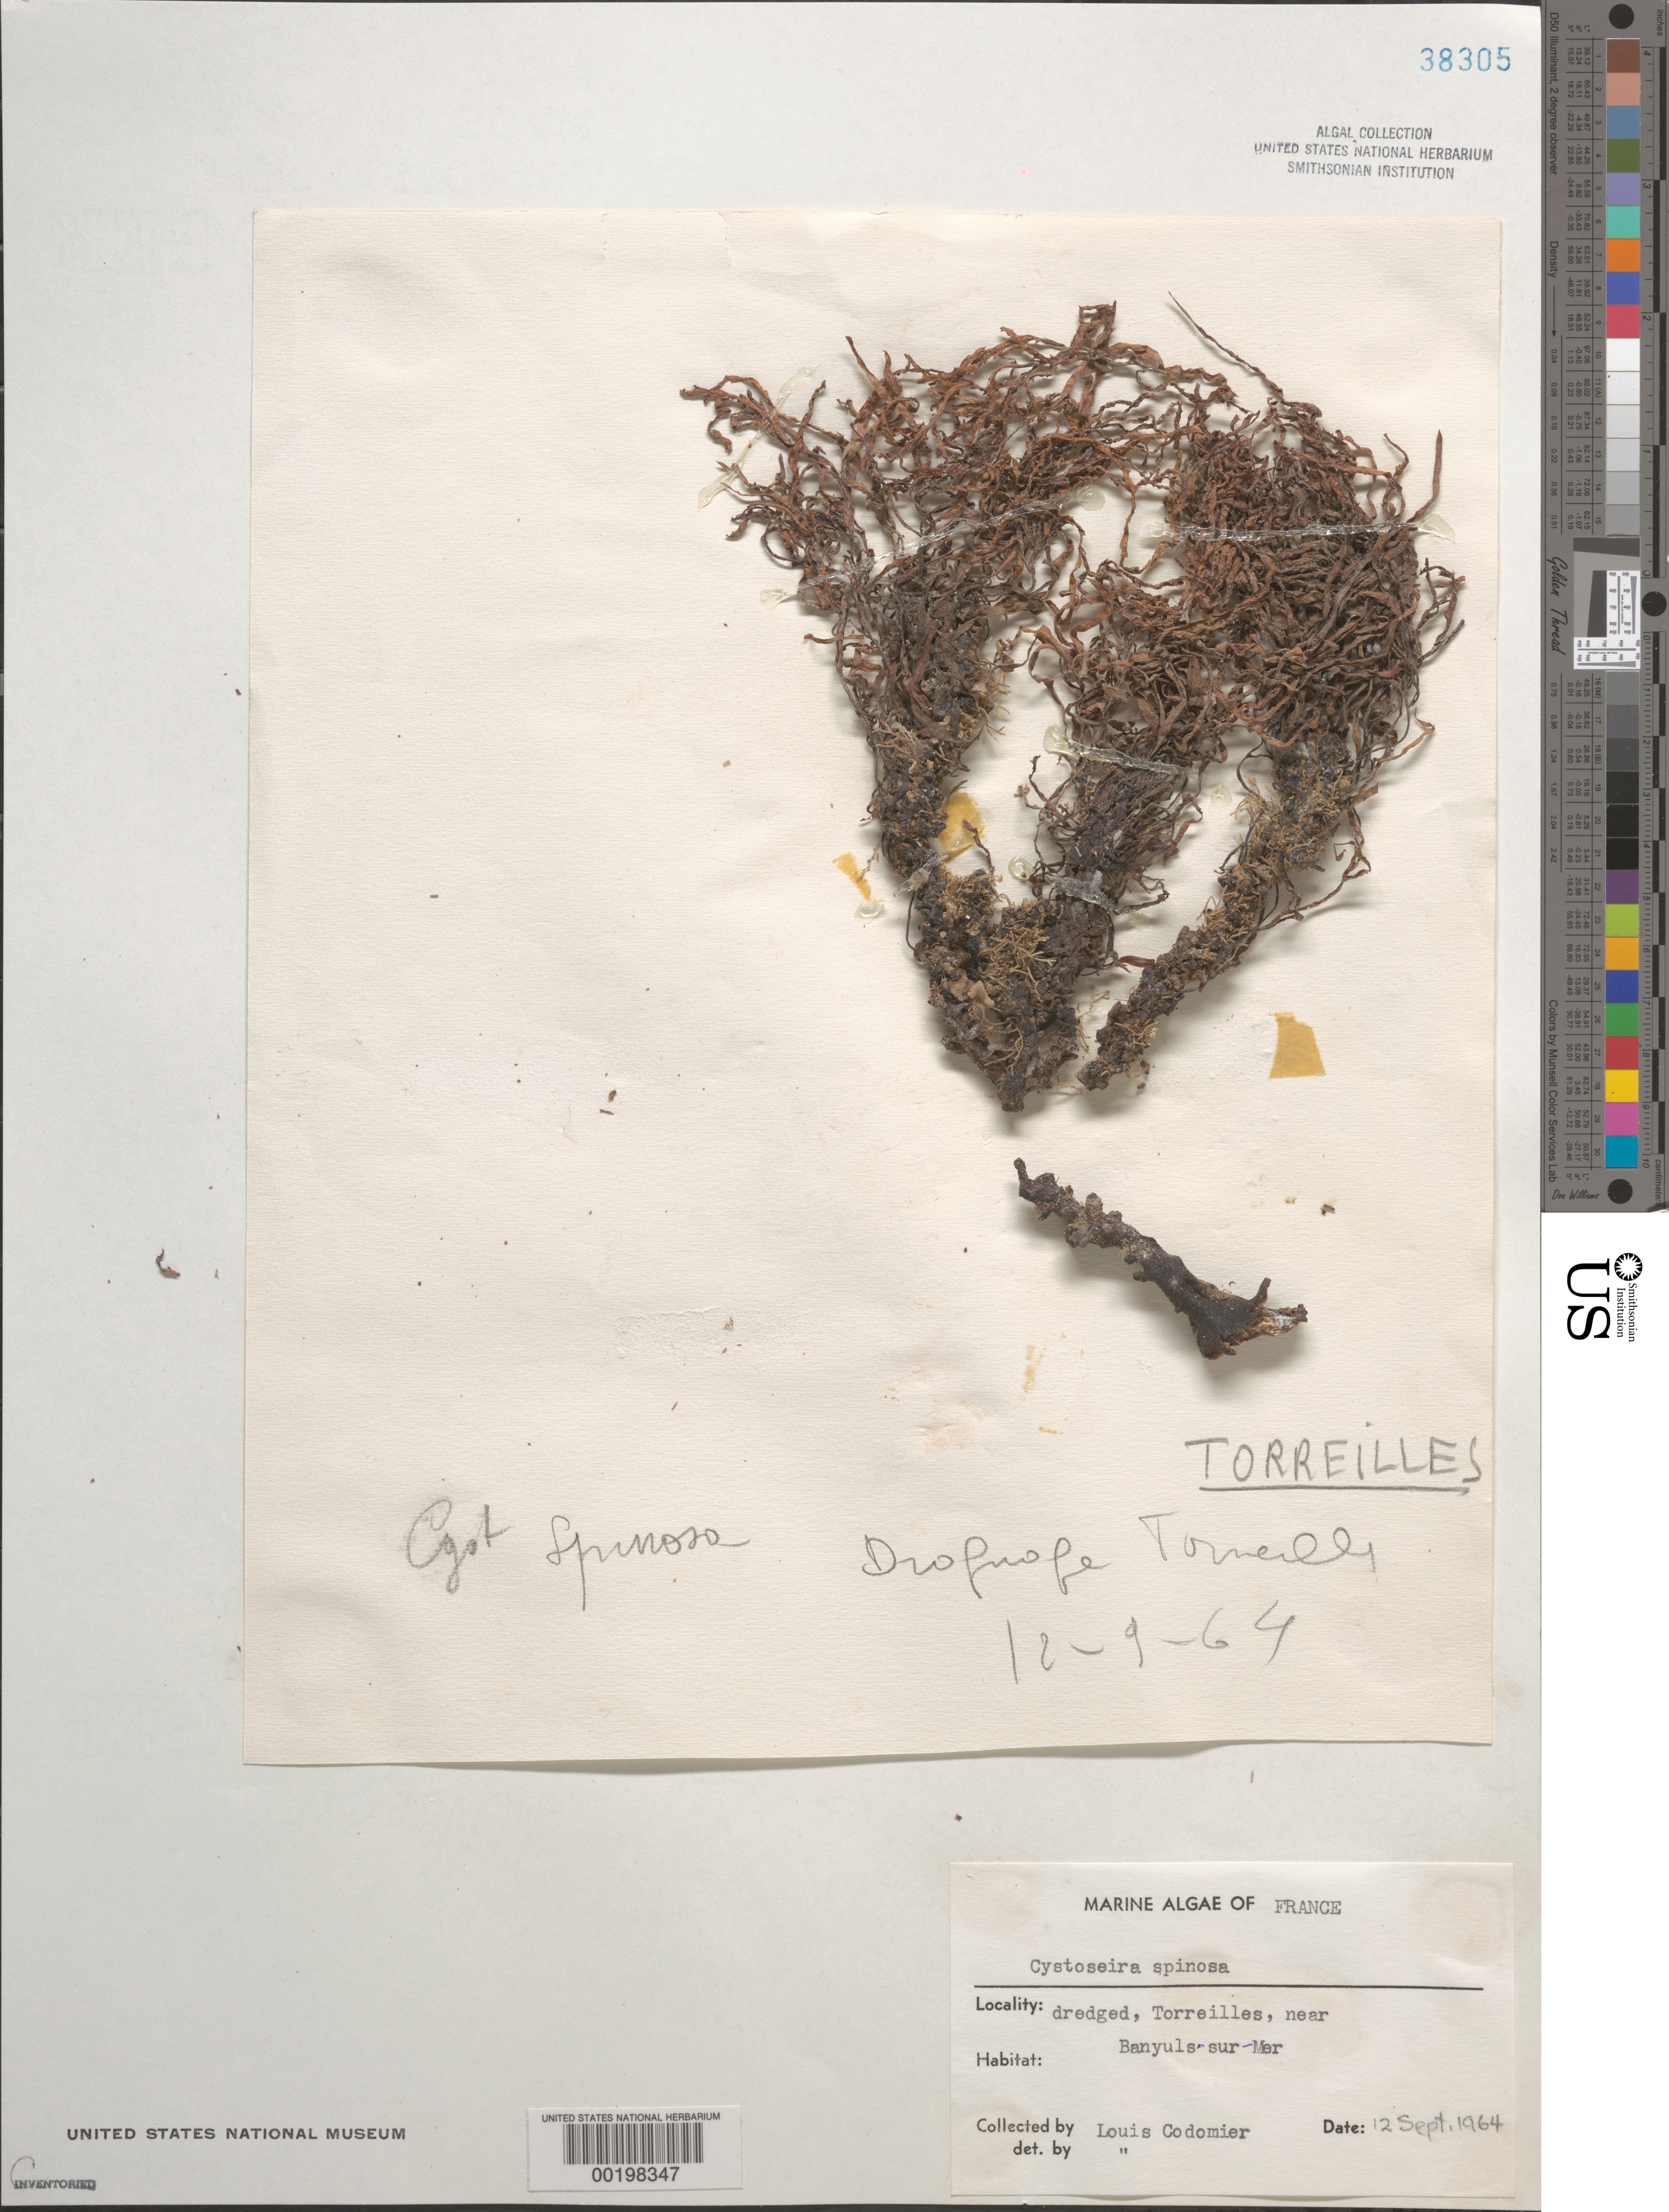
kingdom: Chromista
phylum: Ochrophyta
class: Phaeophyceae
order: Fucales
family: Sargassaceae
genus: Gongolaria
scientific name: Gongolaria montagnei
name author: (J. Agardh) Kuntze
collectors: L. Codomier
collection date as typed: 12 Sep 1964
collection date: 1964-09-12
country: France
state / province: Occitanie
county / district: Pyrénées-Orientales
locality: Torreilles, near Banyuls-sur-Mer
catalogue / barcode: US 38305